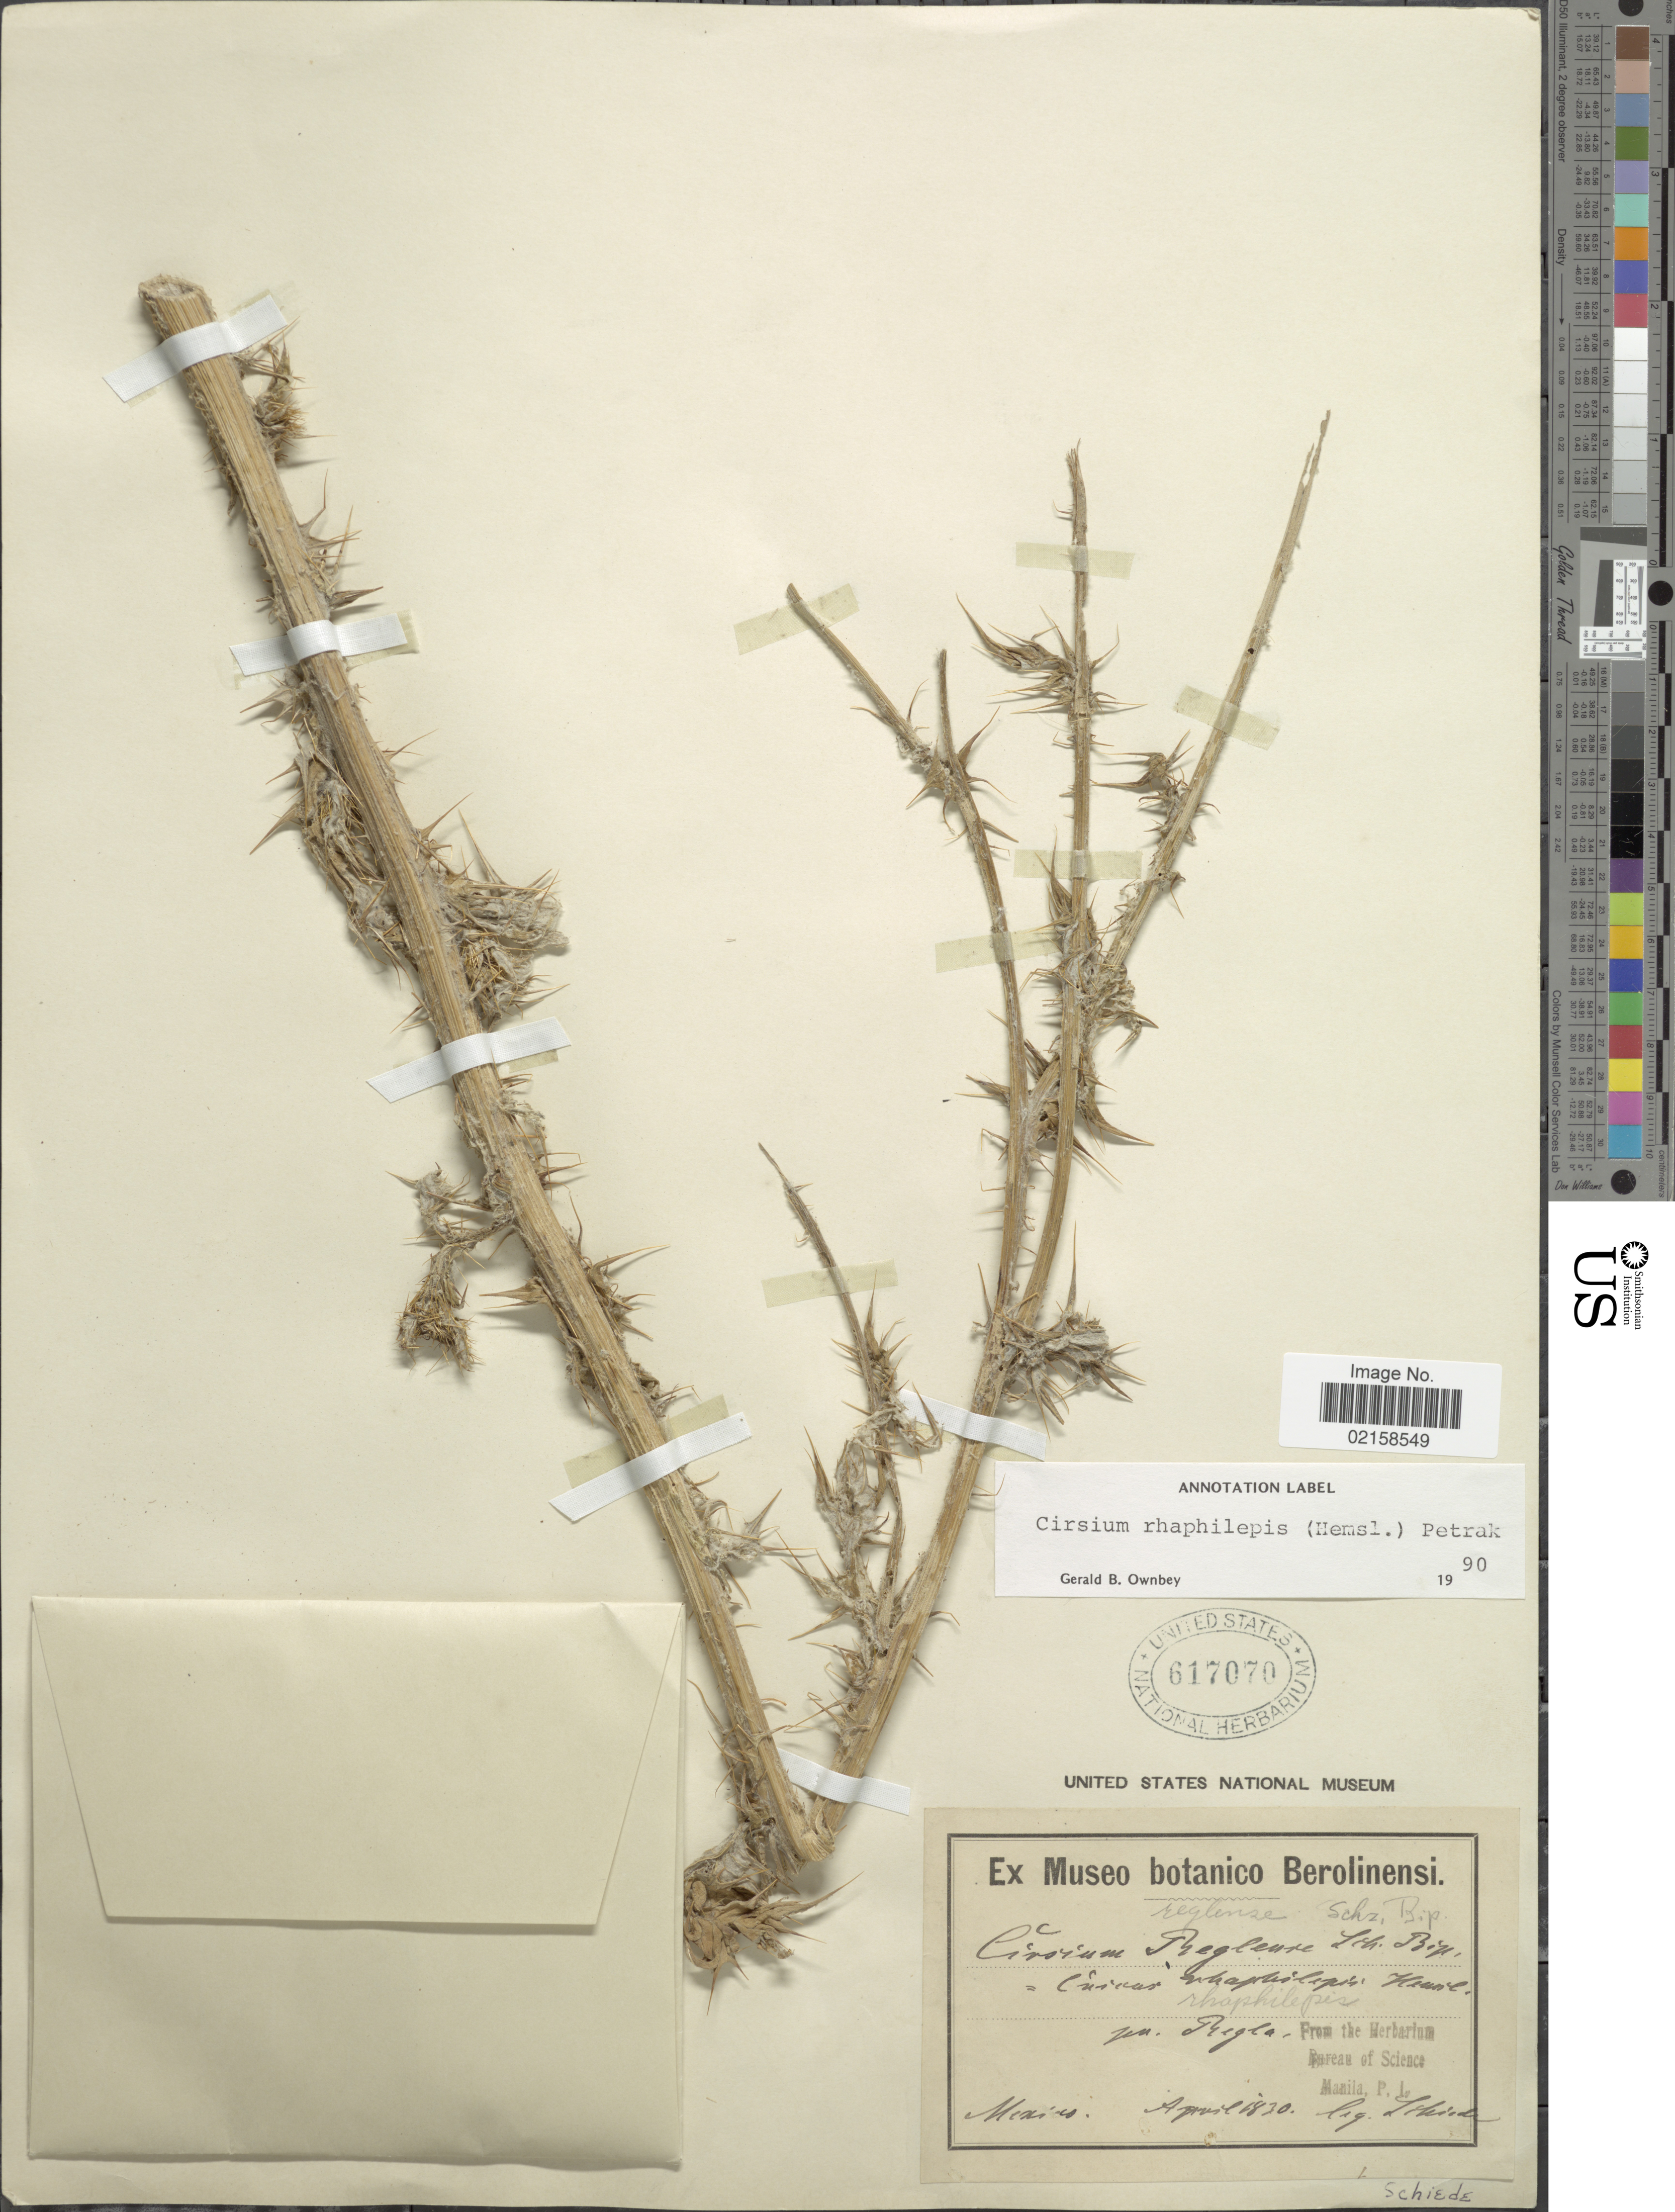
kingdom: Plantae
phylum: Tracheophyta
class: Magnoliopsida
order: Asterales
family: Asteraceae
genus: Cirsium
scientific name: Cirsium alatum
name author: (S.G. Gmel.) Bobrov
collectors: Schiede, --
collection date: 1830-04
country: Mexico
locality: Pr. Regla [interpreted].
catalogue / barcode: US 617070